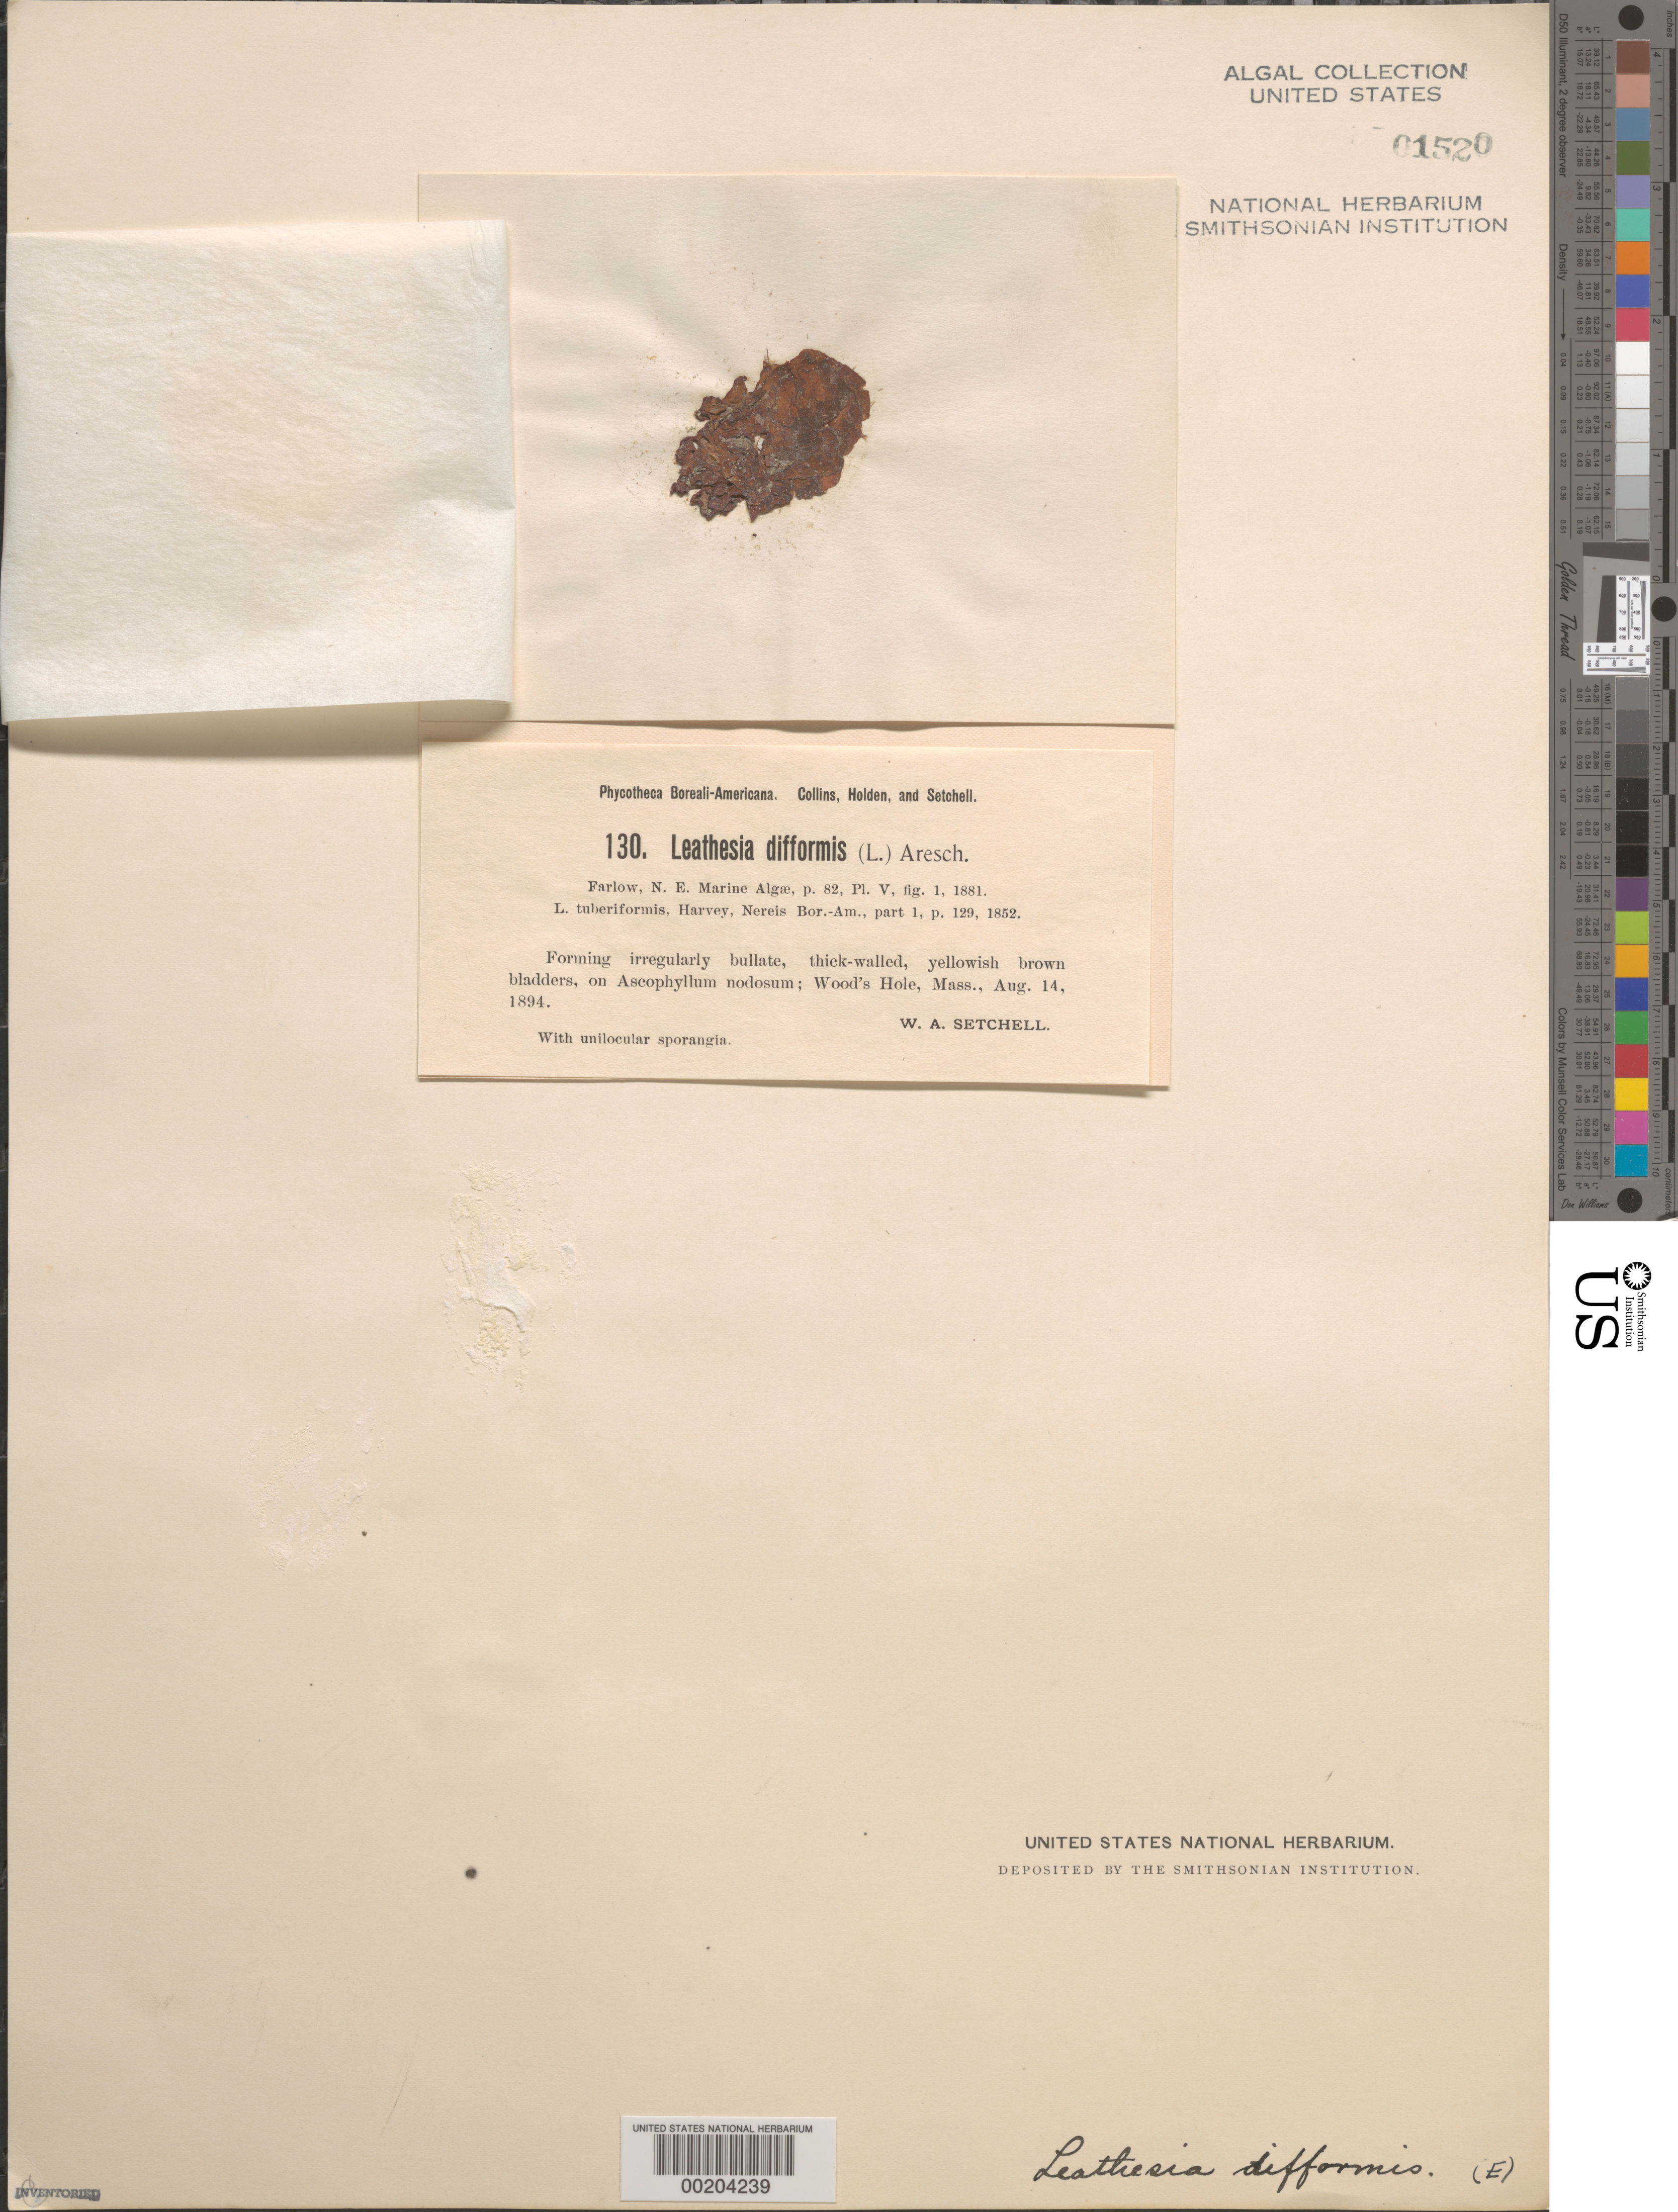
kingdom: Chromista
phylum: Ochrophyta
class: Phaeophyceae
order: Ectocarpales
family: Chordariaceae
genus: Leathesia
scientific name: Leathesia difformis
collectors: W. Setchell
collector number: PB-A 130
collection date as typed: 14 Aug 1894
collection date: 1894-08-14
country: United States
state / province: Massachusetts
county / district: Barnstable County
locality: Woods Hole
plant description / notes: Collins, Holden & Setchell, Phycotheca Boreali-Americana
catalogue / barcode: US 1520